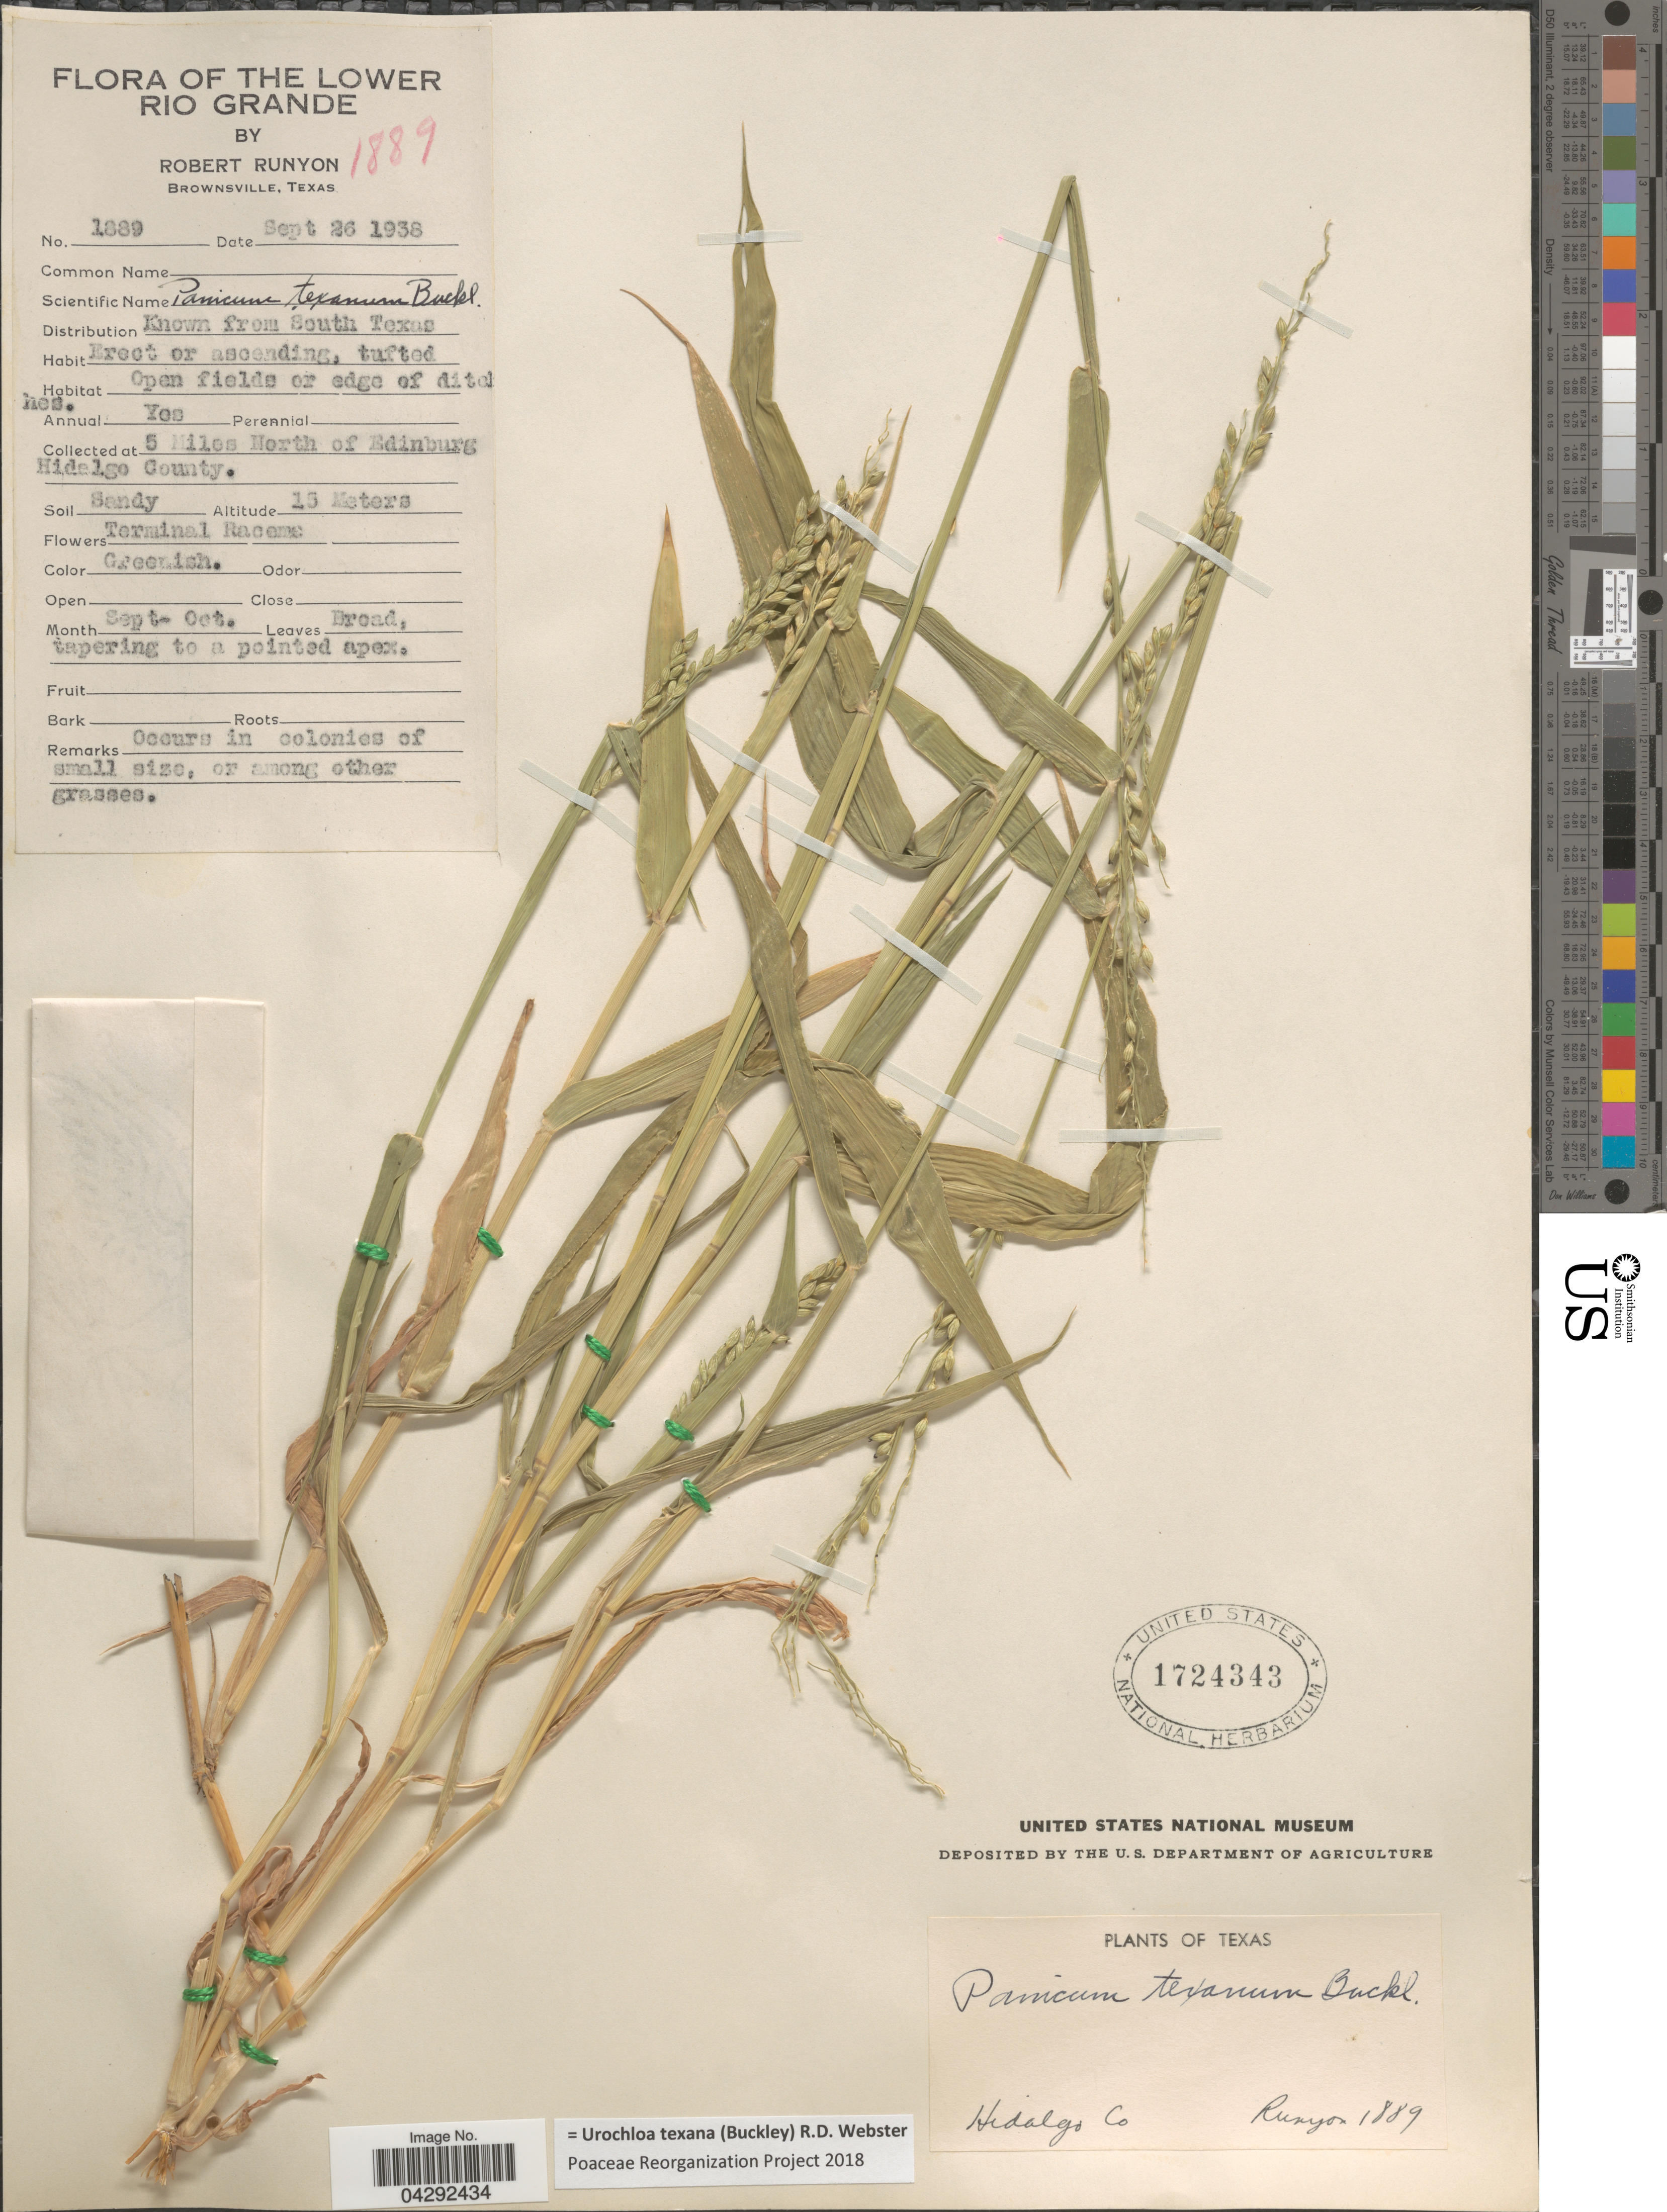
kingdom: Plantae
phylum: Tracheophyta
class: Liliopsida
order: Poales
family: Poaceae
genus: Urochloa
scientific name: Urochloa texana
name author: (Buckley) R.D. Webster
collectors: R. Runyon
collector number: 1889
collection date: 1938-09-26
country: United States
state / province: Texas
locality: The Lower Rio Grande. 5 Miles North of Edinburg. Hidalgo County.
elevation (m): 15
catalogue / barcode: US 1724343